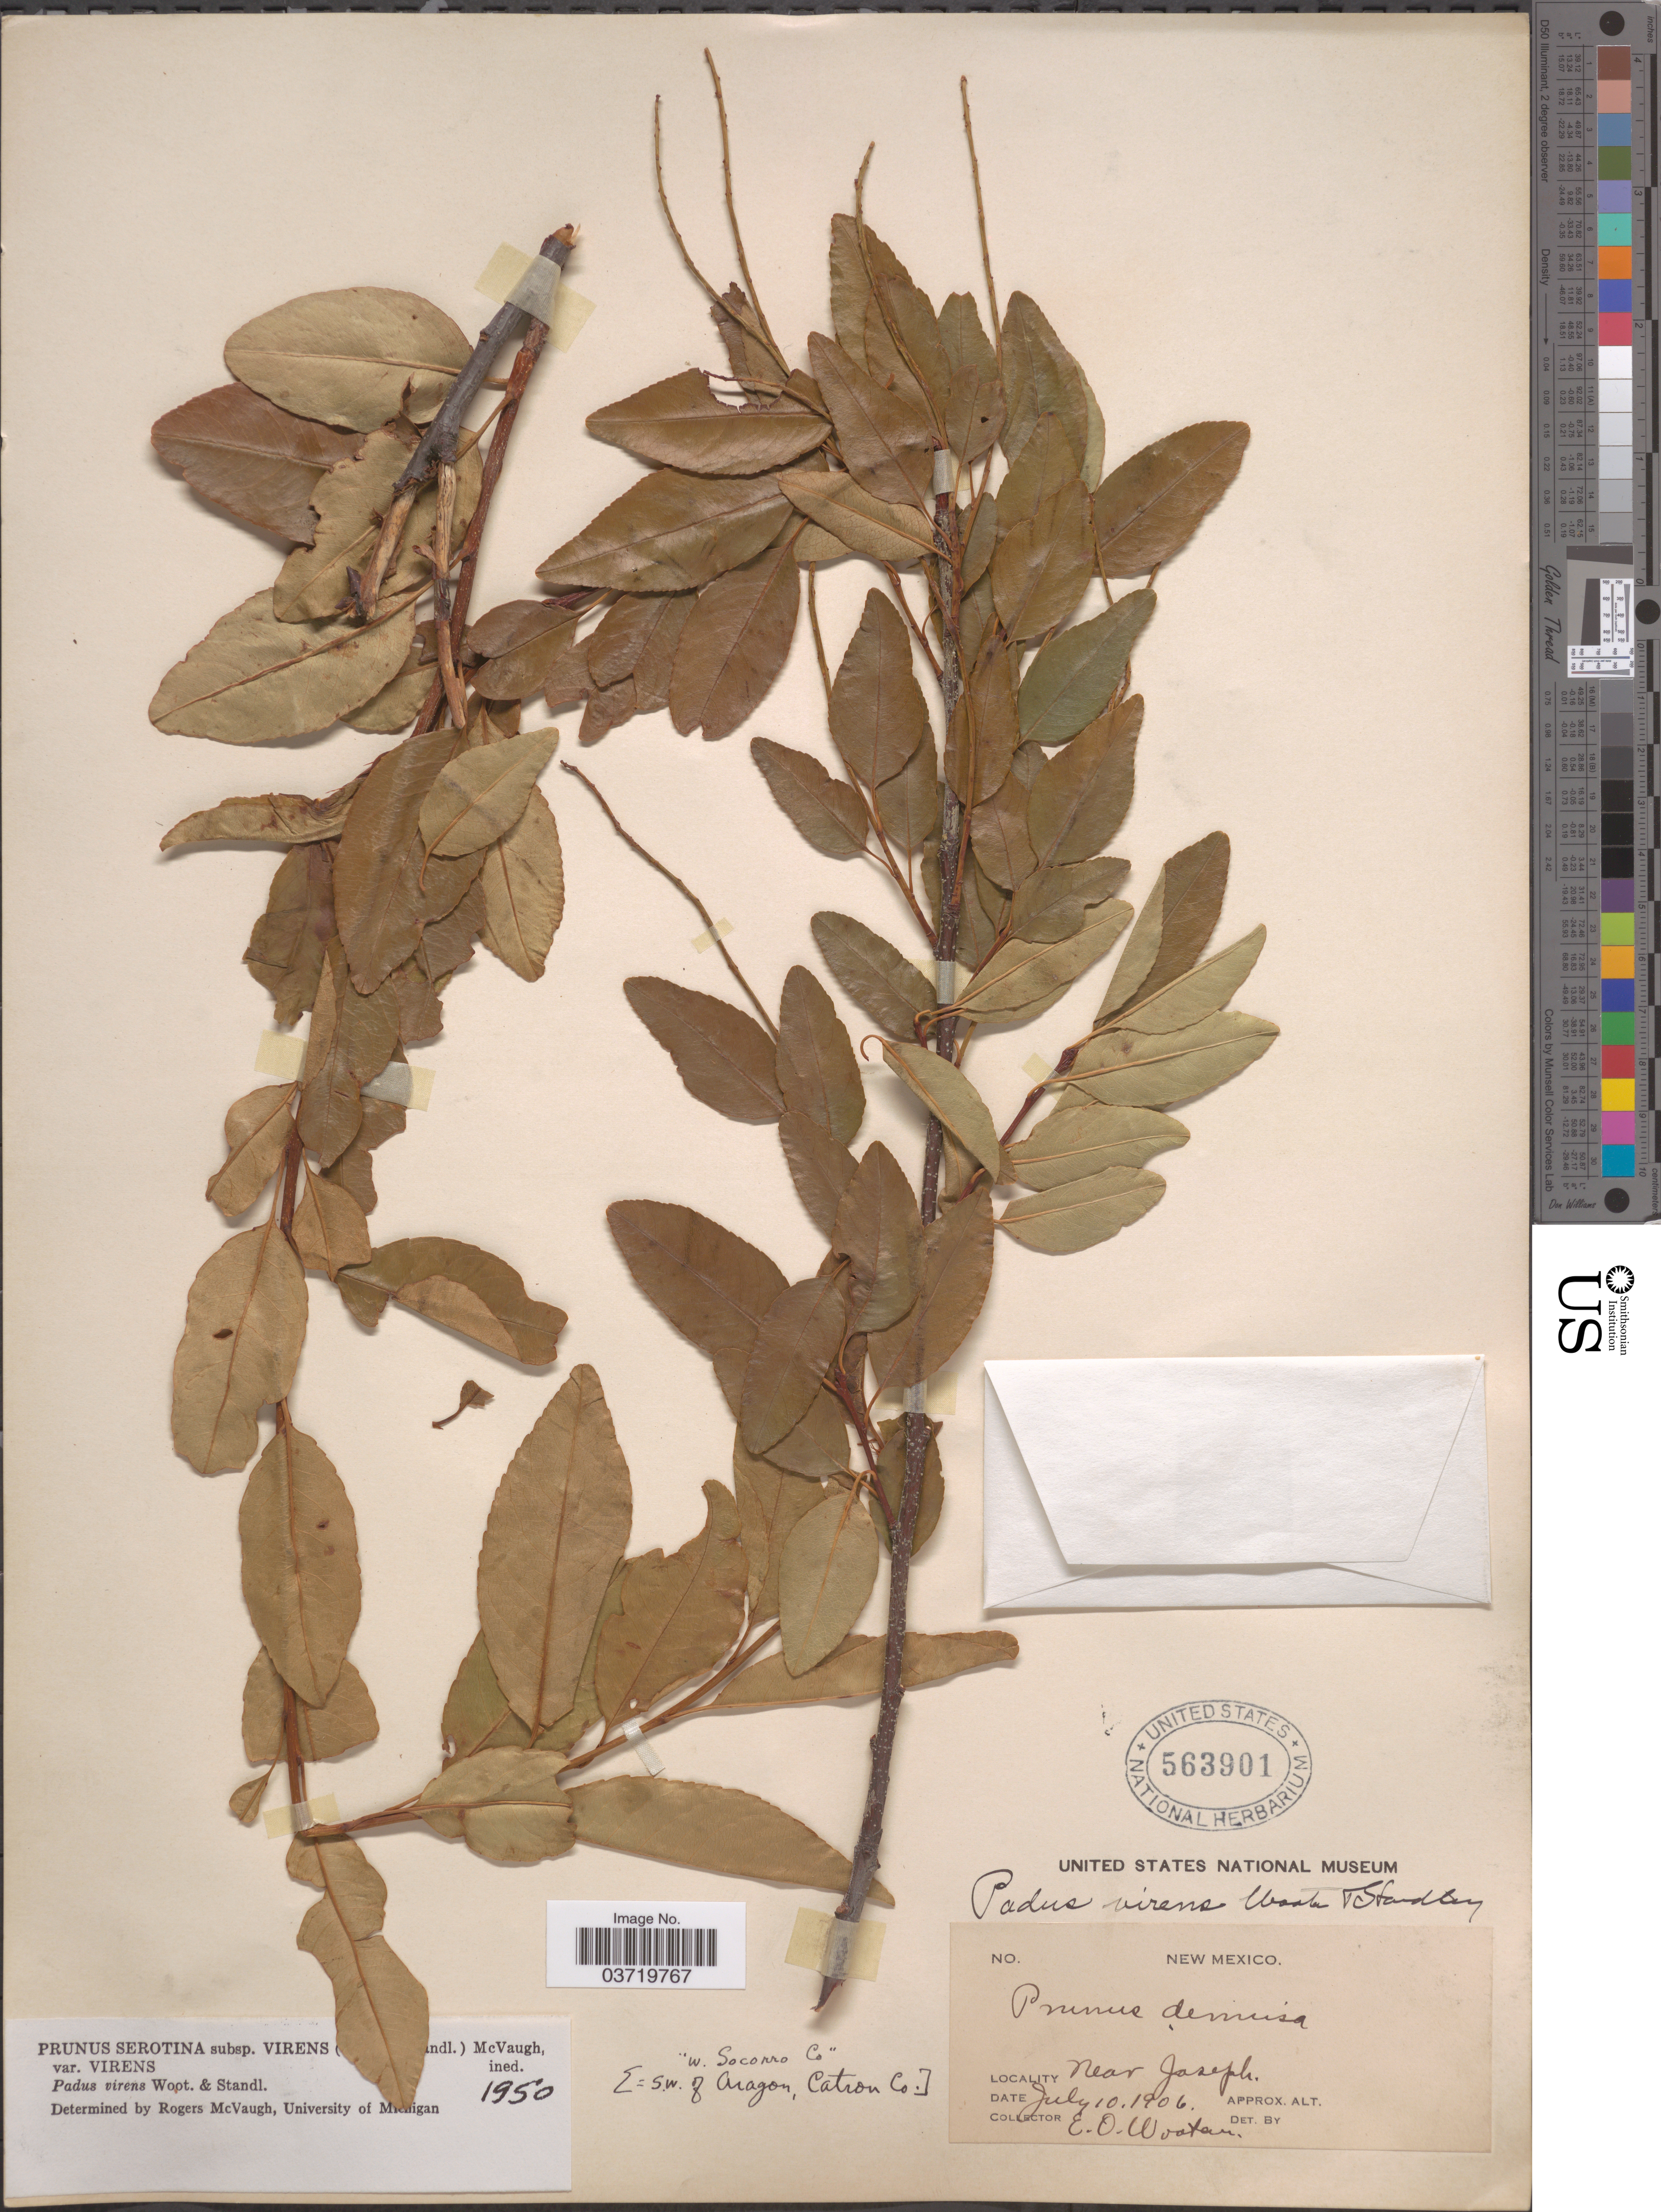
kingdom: Plantae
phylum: Tracheophyta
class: Magnoliopsida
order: Rosales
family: Rosaceae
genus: Prunus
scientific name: Prunus serotina var. rufula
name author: (Wooton & Standl.) McVaugh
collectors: E. O. Wooton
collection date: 1906-07-10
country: United States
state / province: New Mexico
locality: Near Joseph. "W. Socorro Co". [=S. W. of Aragon, Catron Co.].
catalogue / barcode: US 563901